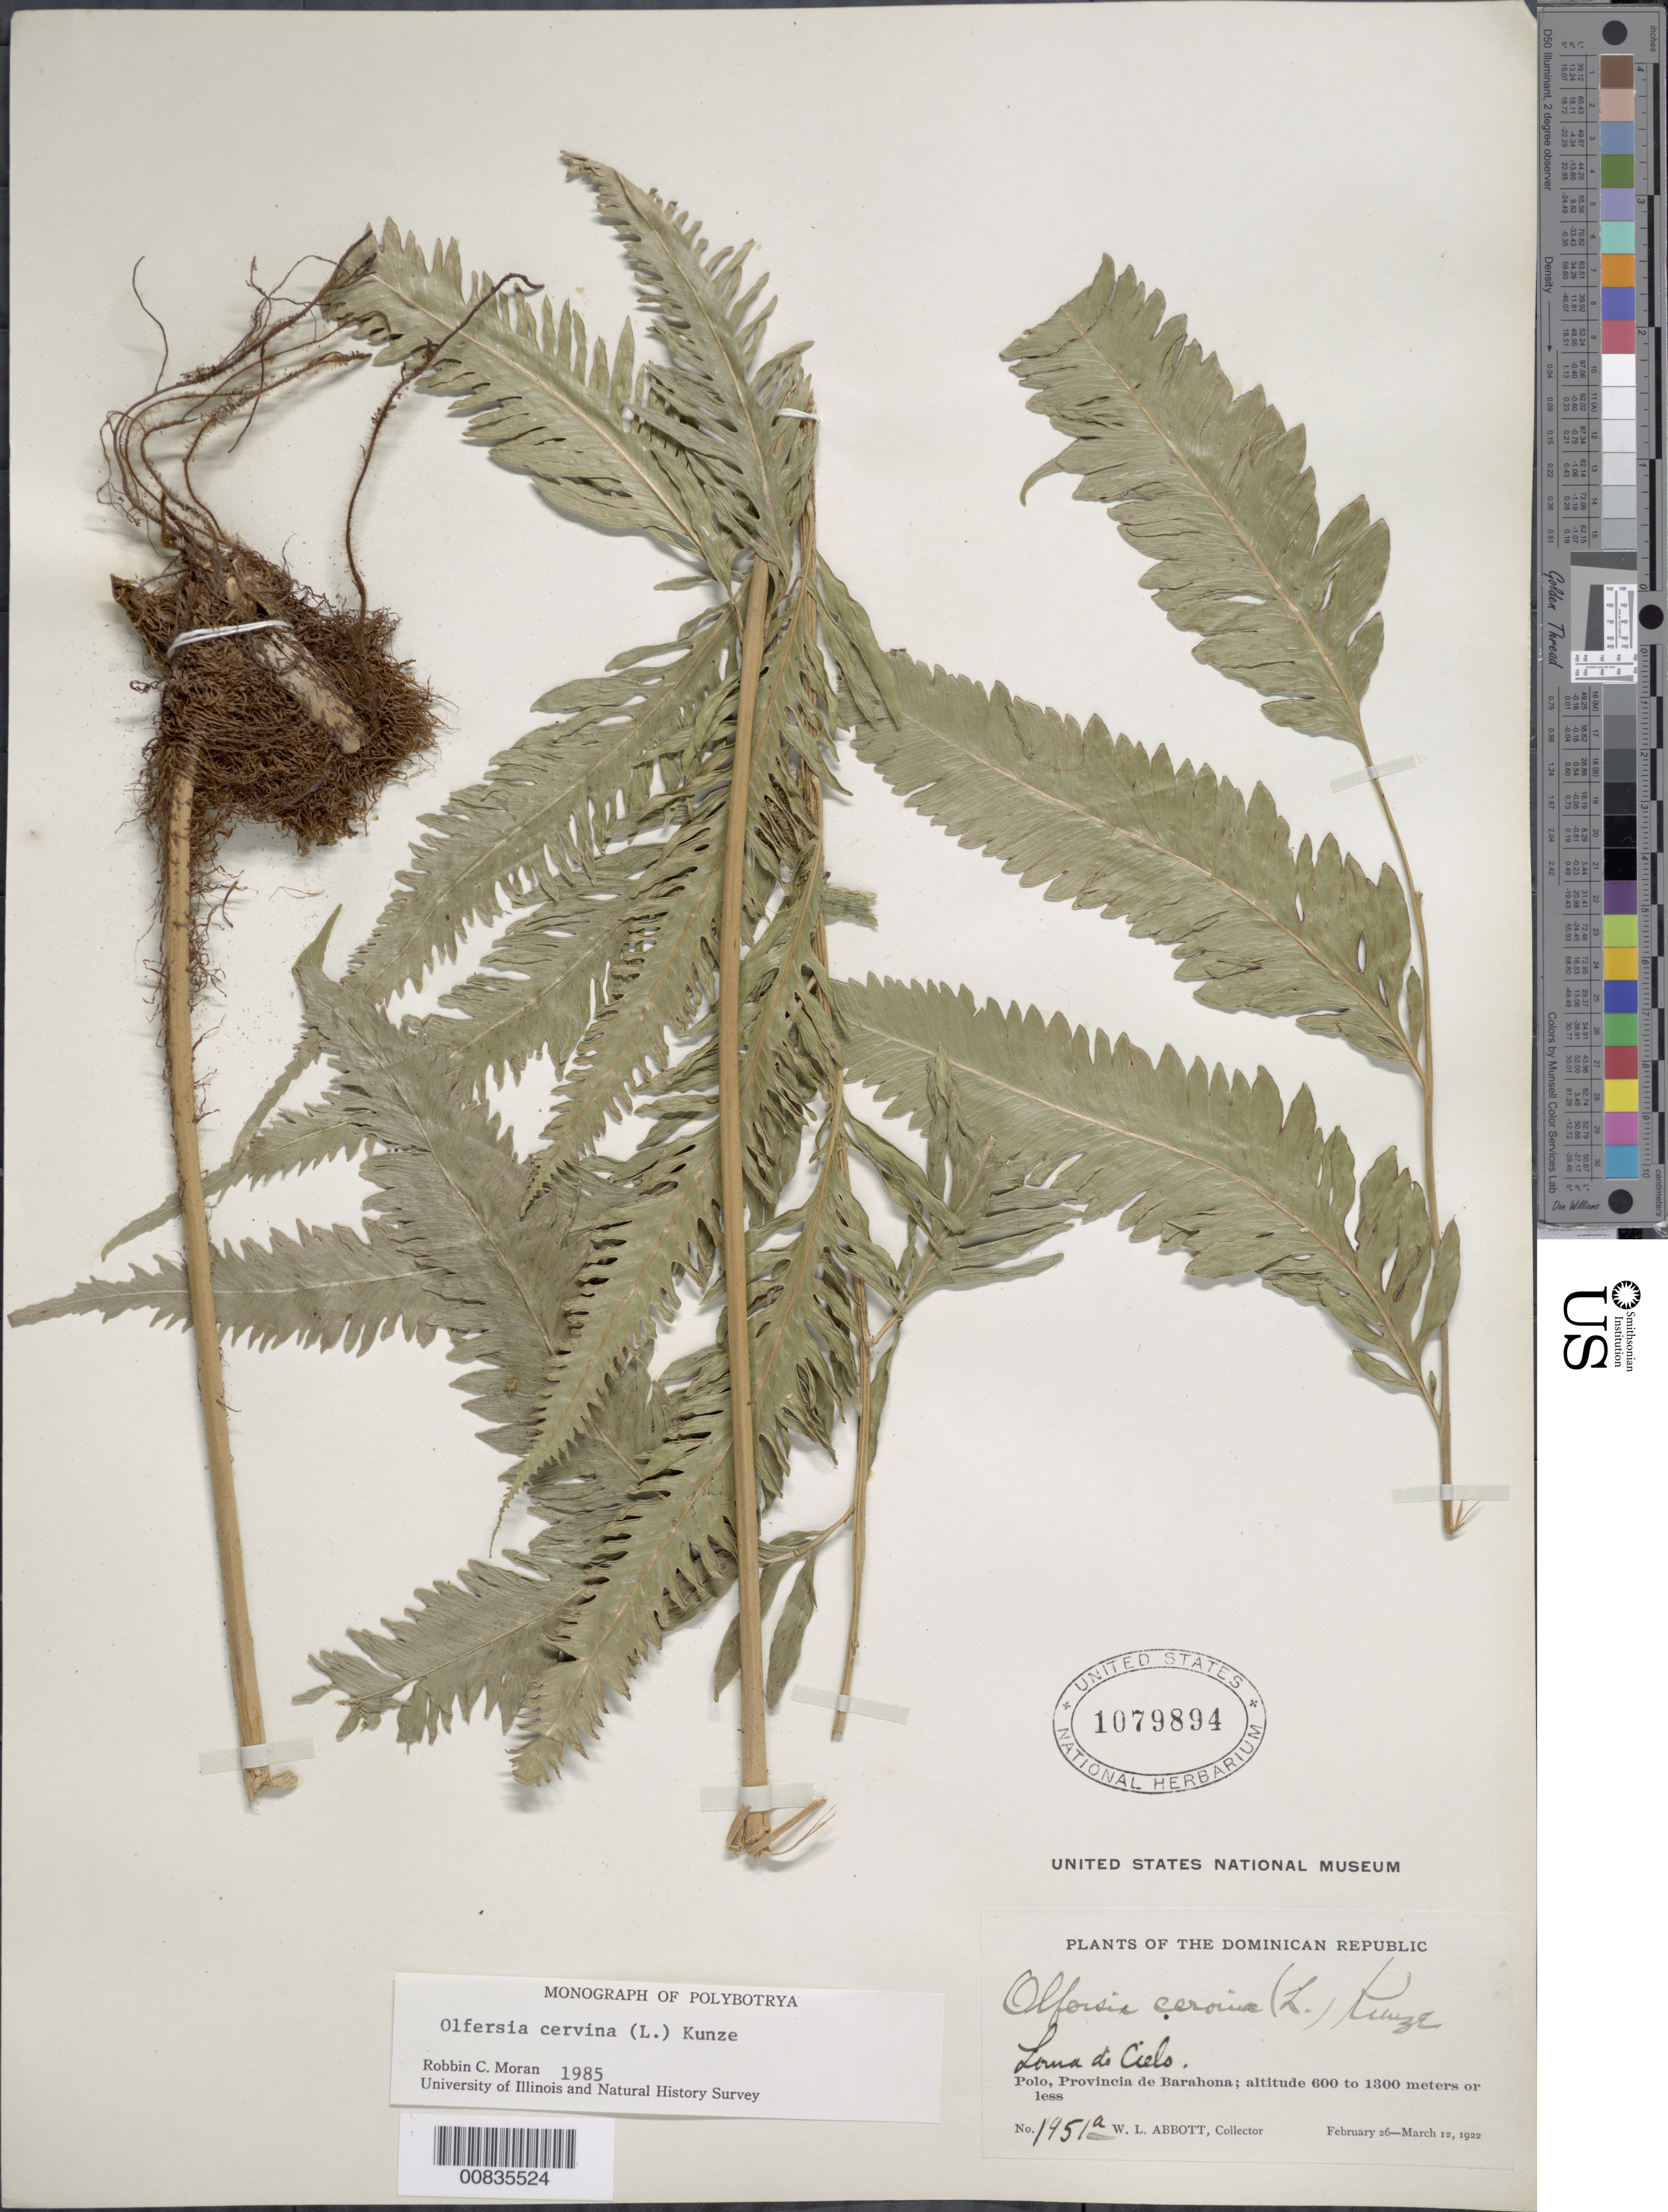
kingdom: Plantae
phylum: Tracheophyta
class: Polypodiopsida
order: Polypodiales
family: Dryopteridaceae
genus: Olfersia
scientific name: Olfersia cervina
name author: (L.) Kunze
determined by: Moran, R. C.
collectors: W. L. Abbott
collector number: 1951a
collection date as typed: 26 Feb 1922 to 12 Mar 1922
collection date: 1922-02-26/1922-03-12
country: Dominican Republic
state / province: Barahona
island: Hispaniola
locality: Polo, Loma de Cielo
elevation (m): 600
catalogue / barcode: US 1079894